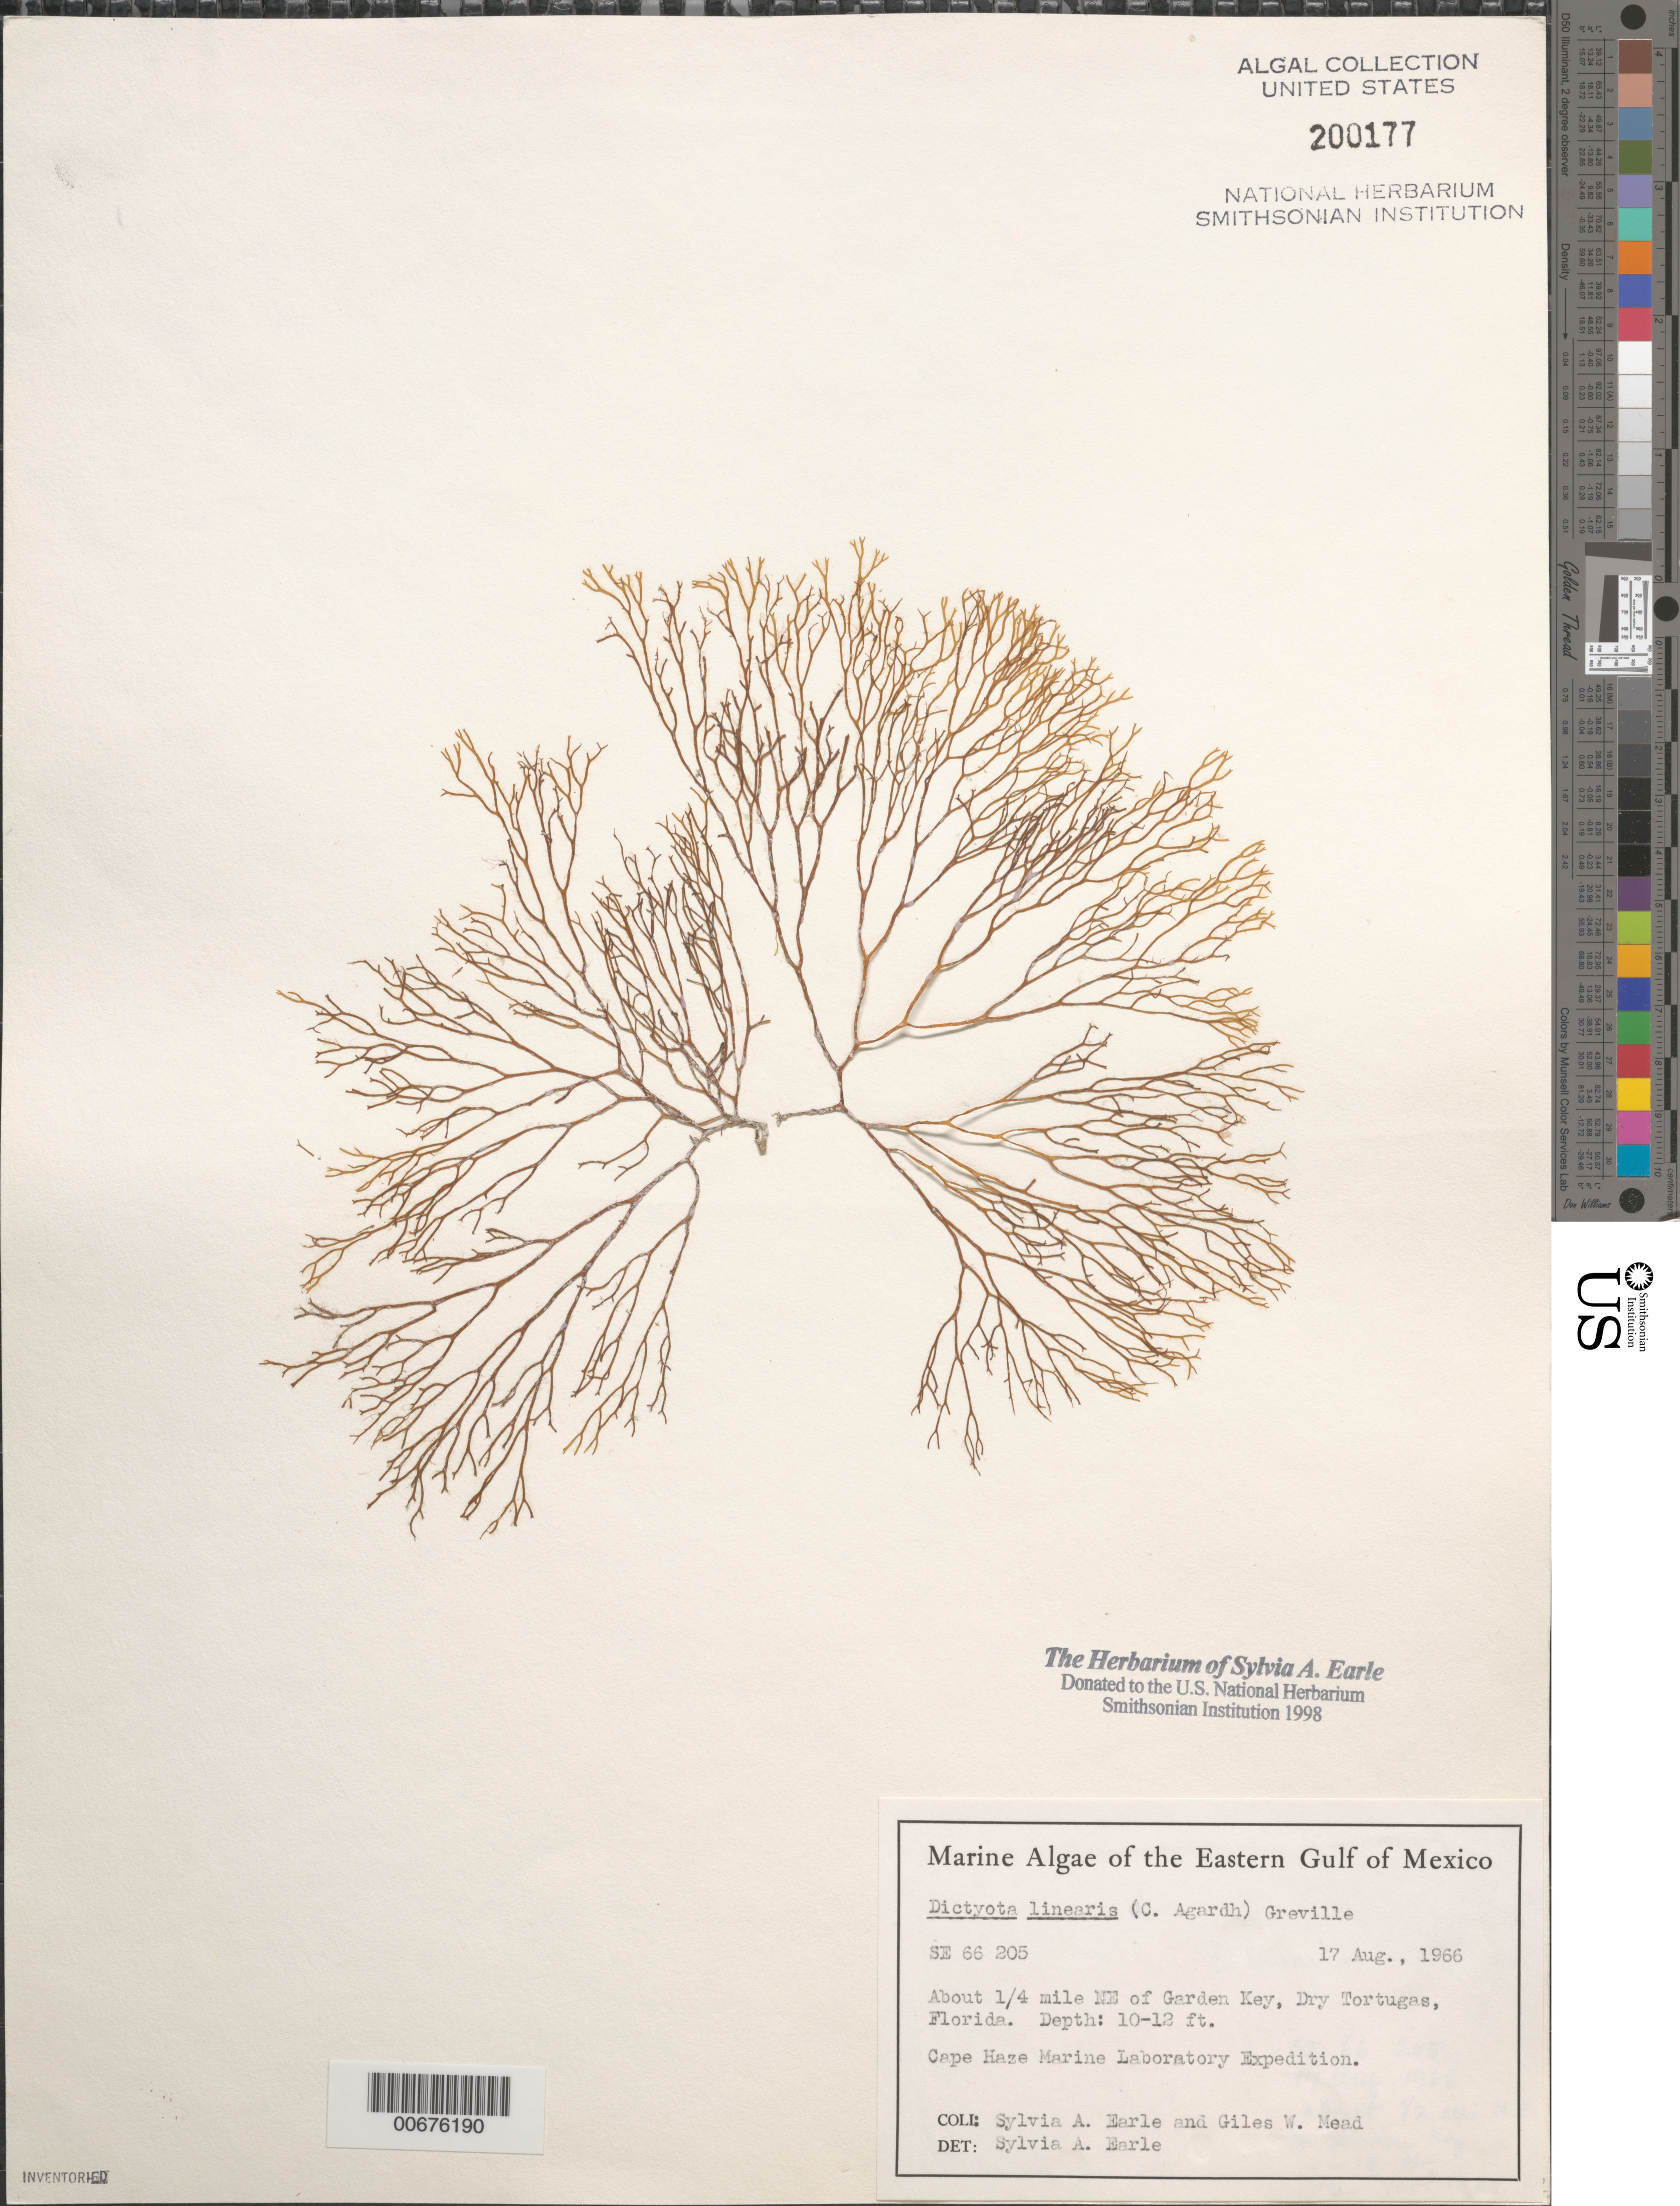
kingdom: Chromista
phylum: Ochrophyta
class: Phaeophyceae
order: Dictyotales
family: Dictyotaceae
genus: Dictyota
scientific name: Dictyota linearis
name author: (C. Agardh) Grev.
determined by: Earle, S. A.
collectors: S. A. Earle & G. W. Mead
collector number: Se 66205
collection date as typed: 17 Aug 1966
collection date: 1966-08-17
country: United States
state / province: Florida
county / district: Monroe County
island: Dry Tortugas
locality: Ca. 1/4th mile northeast of Garden Key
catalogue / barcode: US 200177